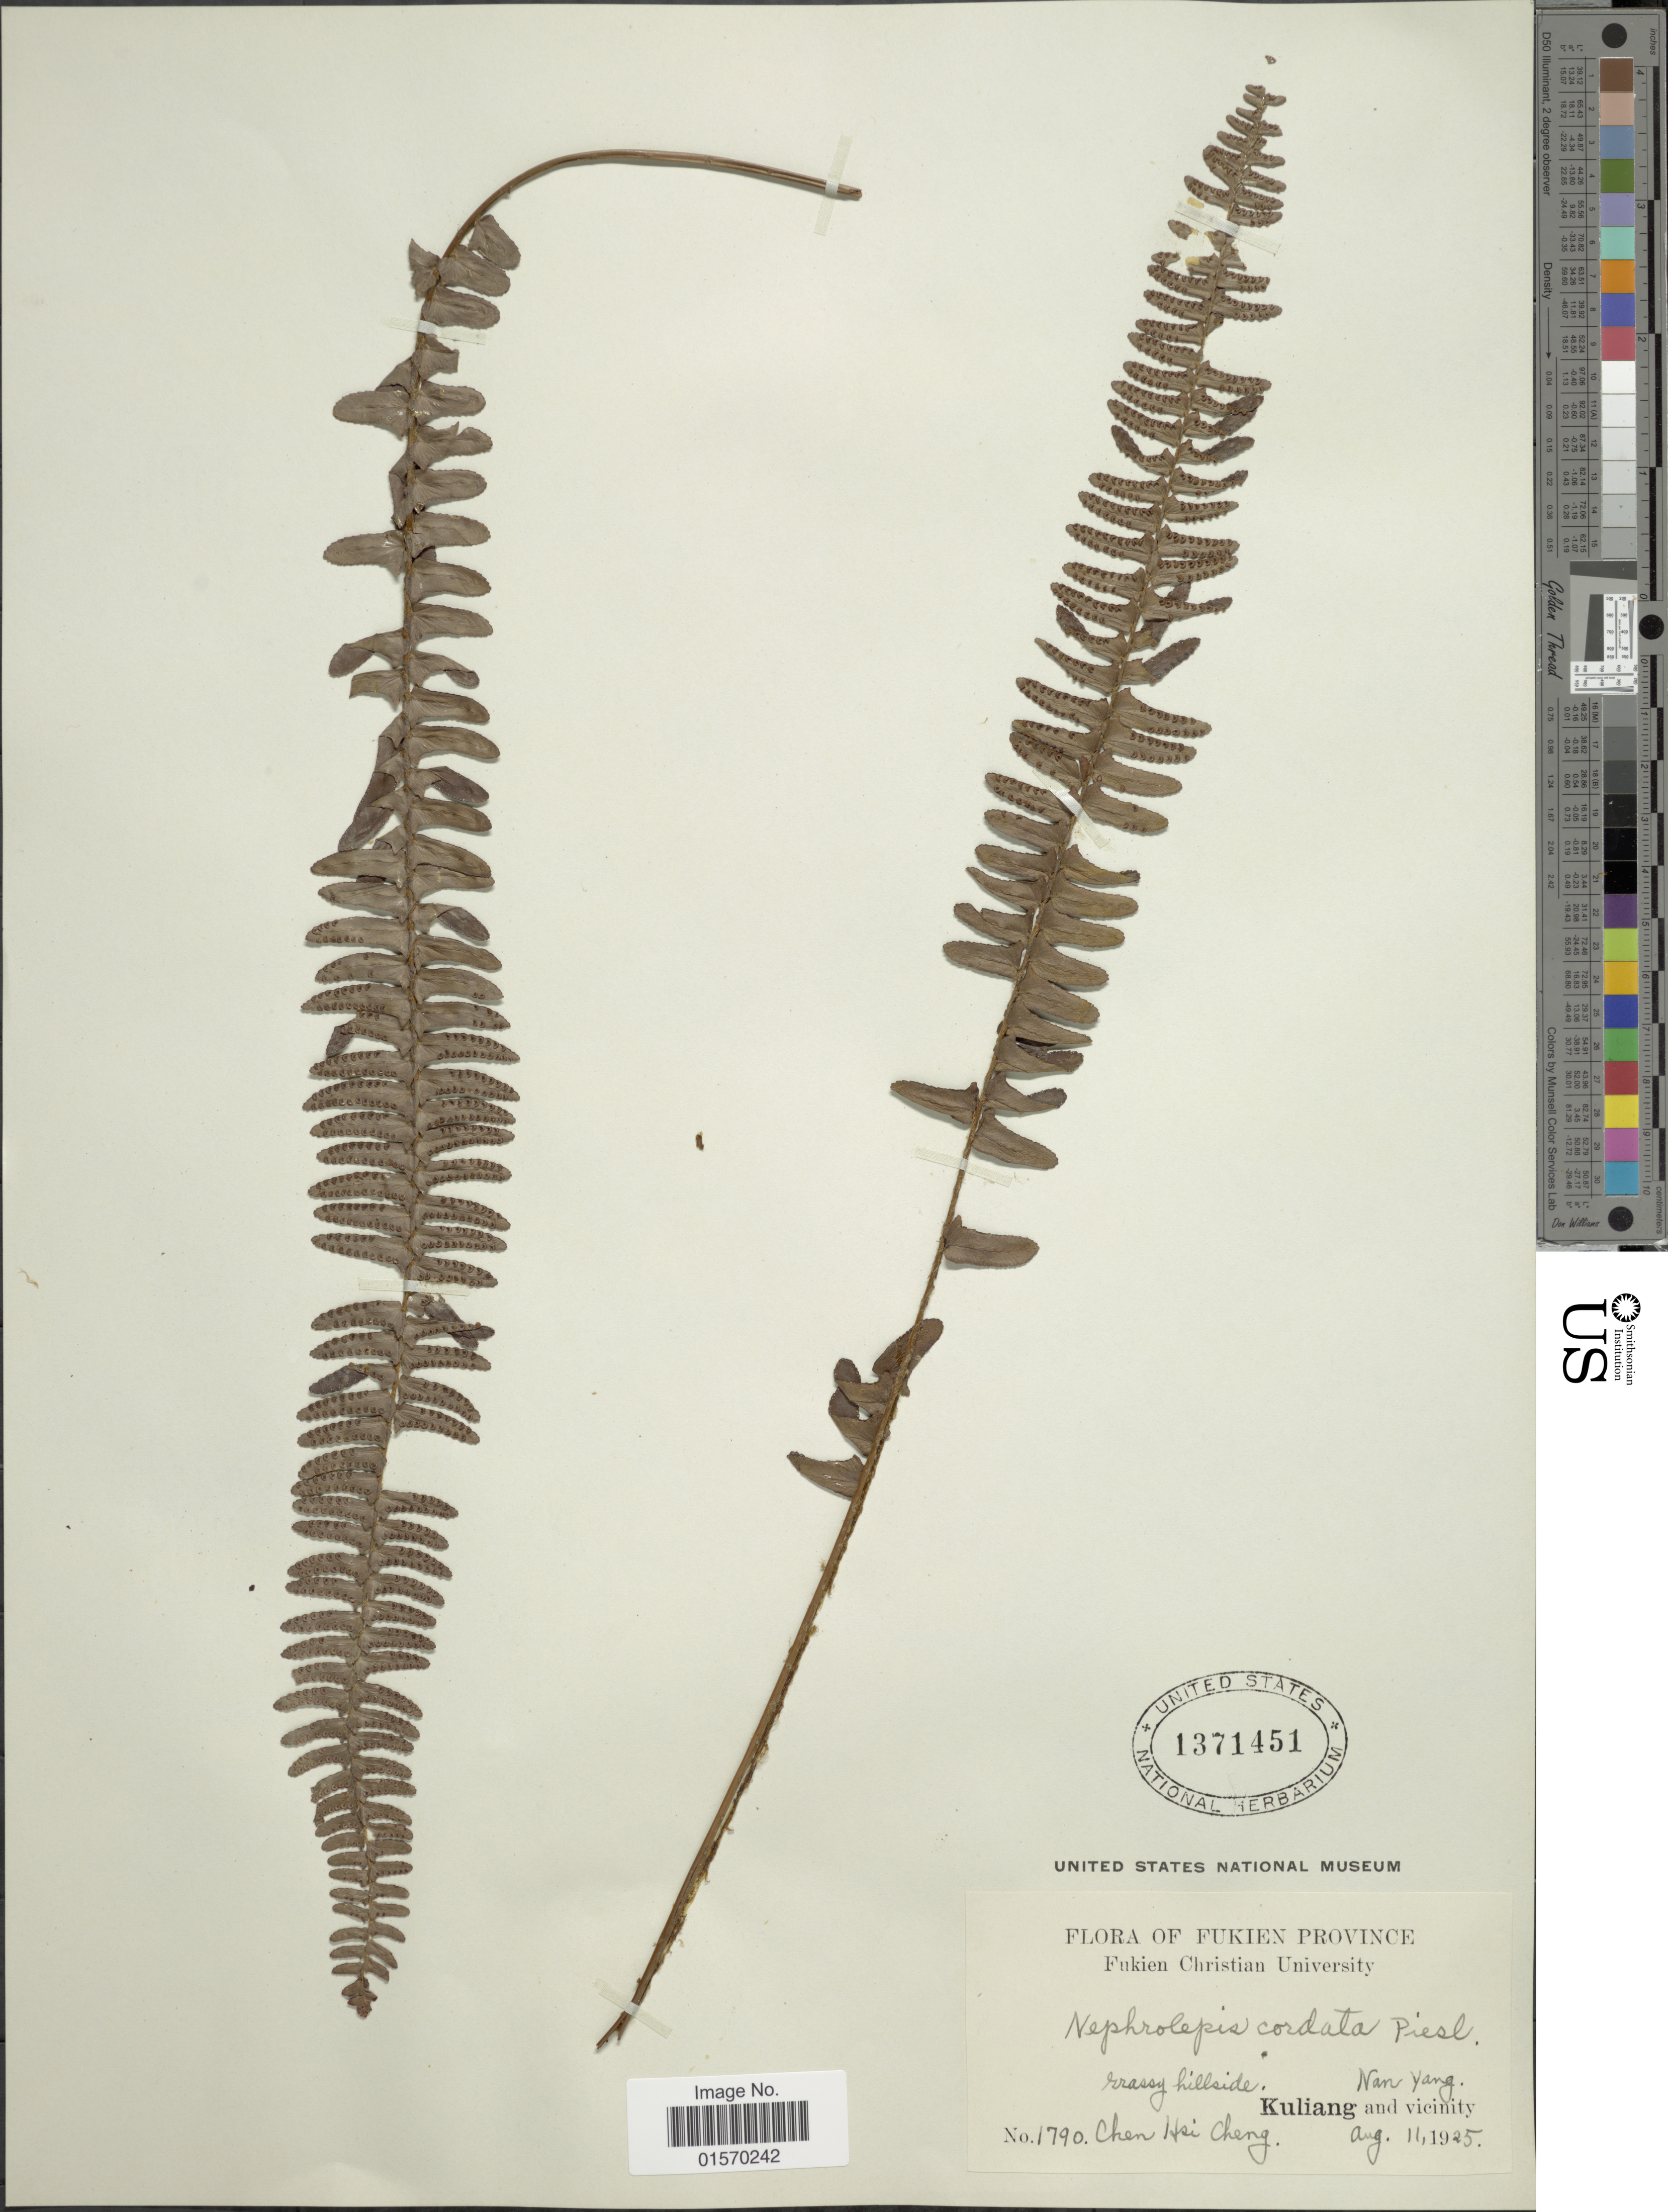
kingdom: Plantae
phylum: Tracheophyta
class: Polypodiopsida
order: Polypodiales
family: Nephrolepidaceae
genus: Nephrolepis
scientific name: Nephrolepis cordifolia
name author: (L.) C. Presl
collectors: H. C. Chen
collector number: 1790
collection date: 1925-08-11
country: China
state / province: Fujian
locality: Fukien Province. Grassy hillside. Nan Yang. Kuliang and vicinity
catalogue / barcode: US 1371451